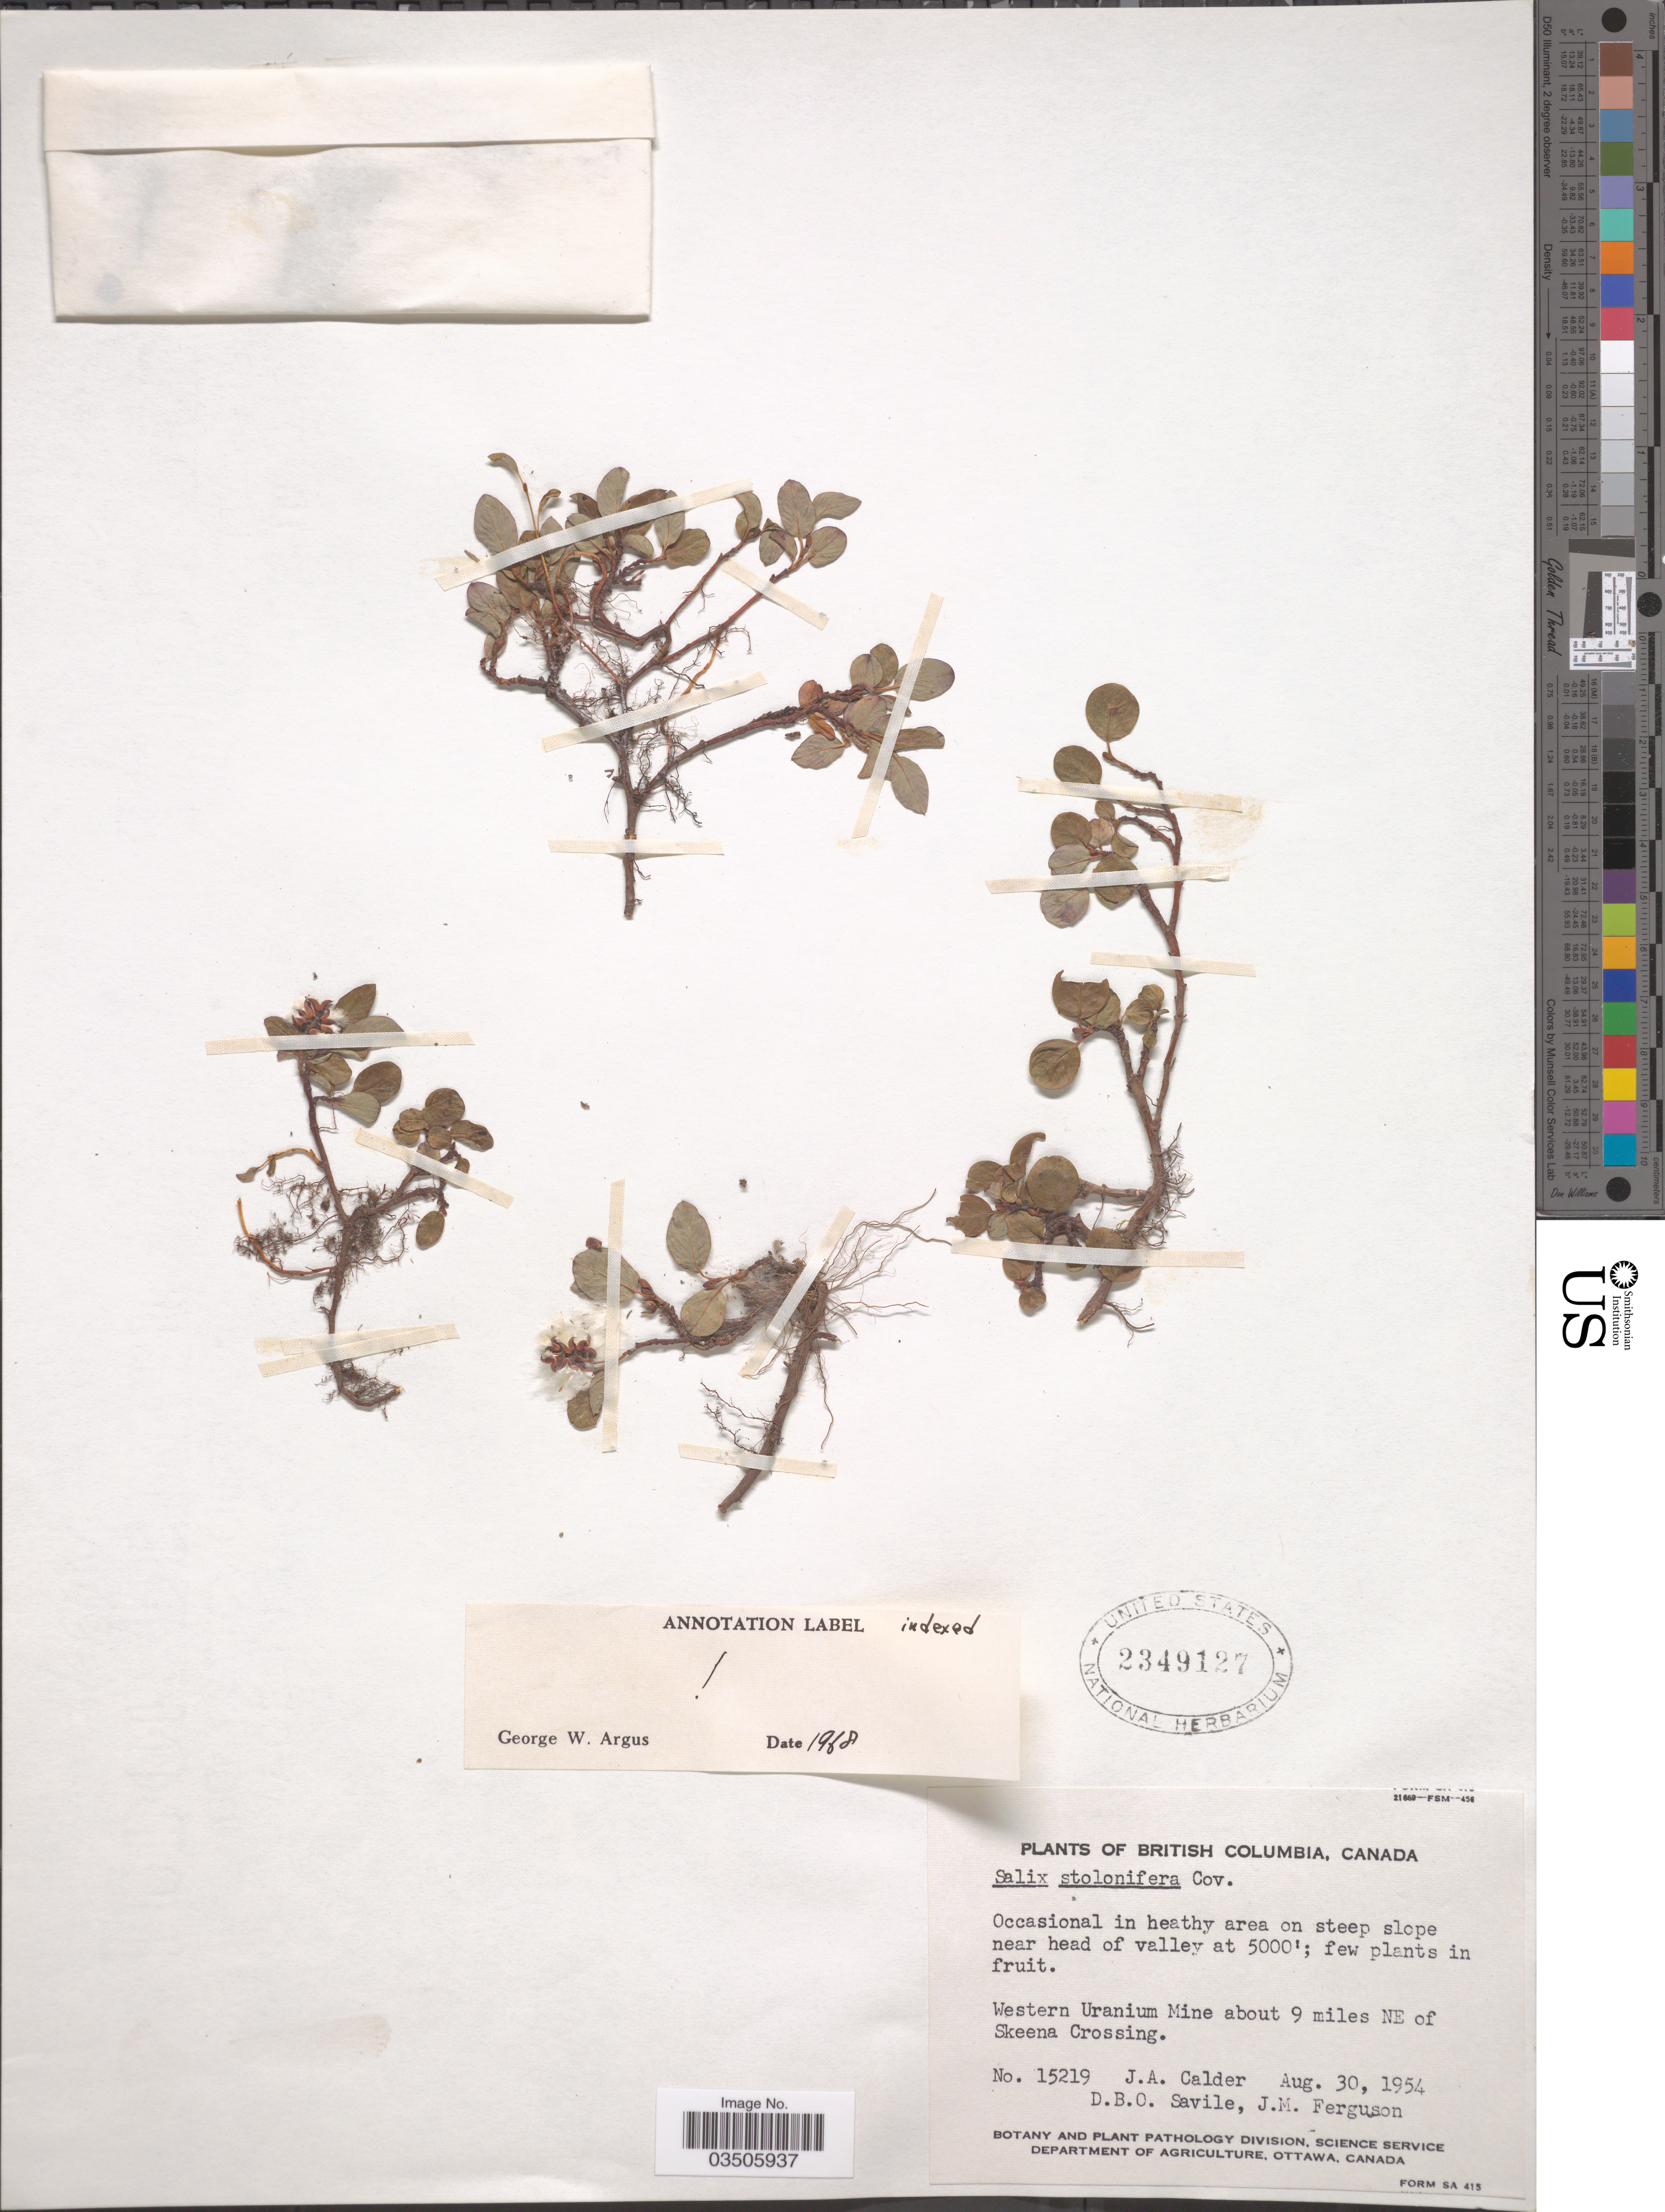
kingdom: Plantae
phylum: Tracheophyta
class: Magnoliopsida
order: Malpighiales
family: Salicaceae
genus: Salix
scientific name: Salix stolonifera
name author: Coville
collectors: J. A. Calder, D. Savile & J. M. Ferguson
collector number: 15219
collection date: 1954-08-30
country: Canada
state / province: British Columbia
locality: Occasional in heathy area on steep slope near head of valley. Western Uranium Mine about 9 miles NE of Skeena Crossing.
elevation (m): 1524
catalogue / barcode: US 2349127